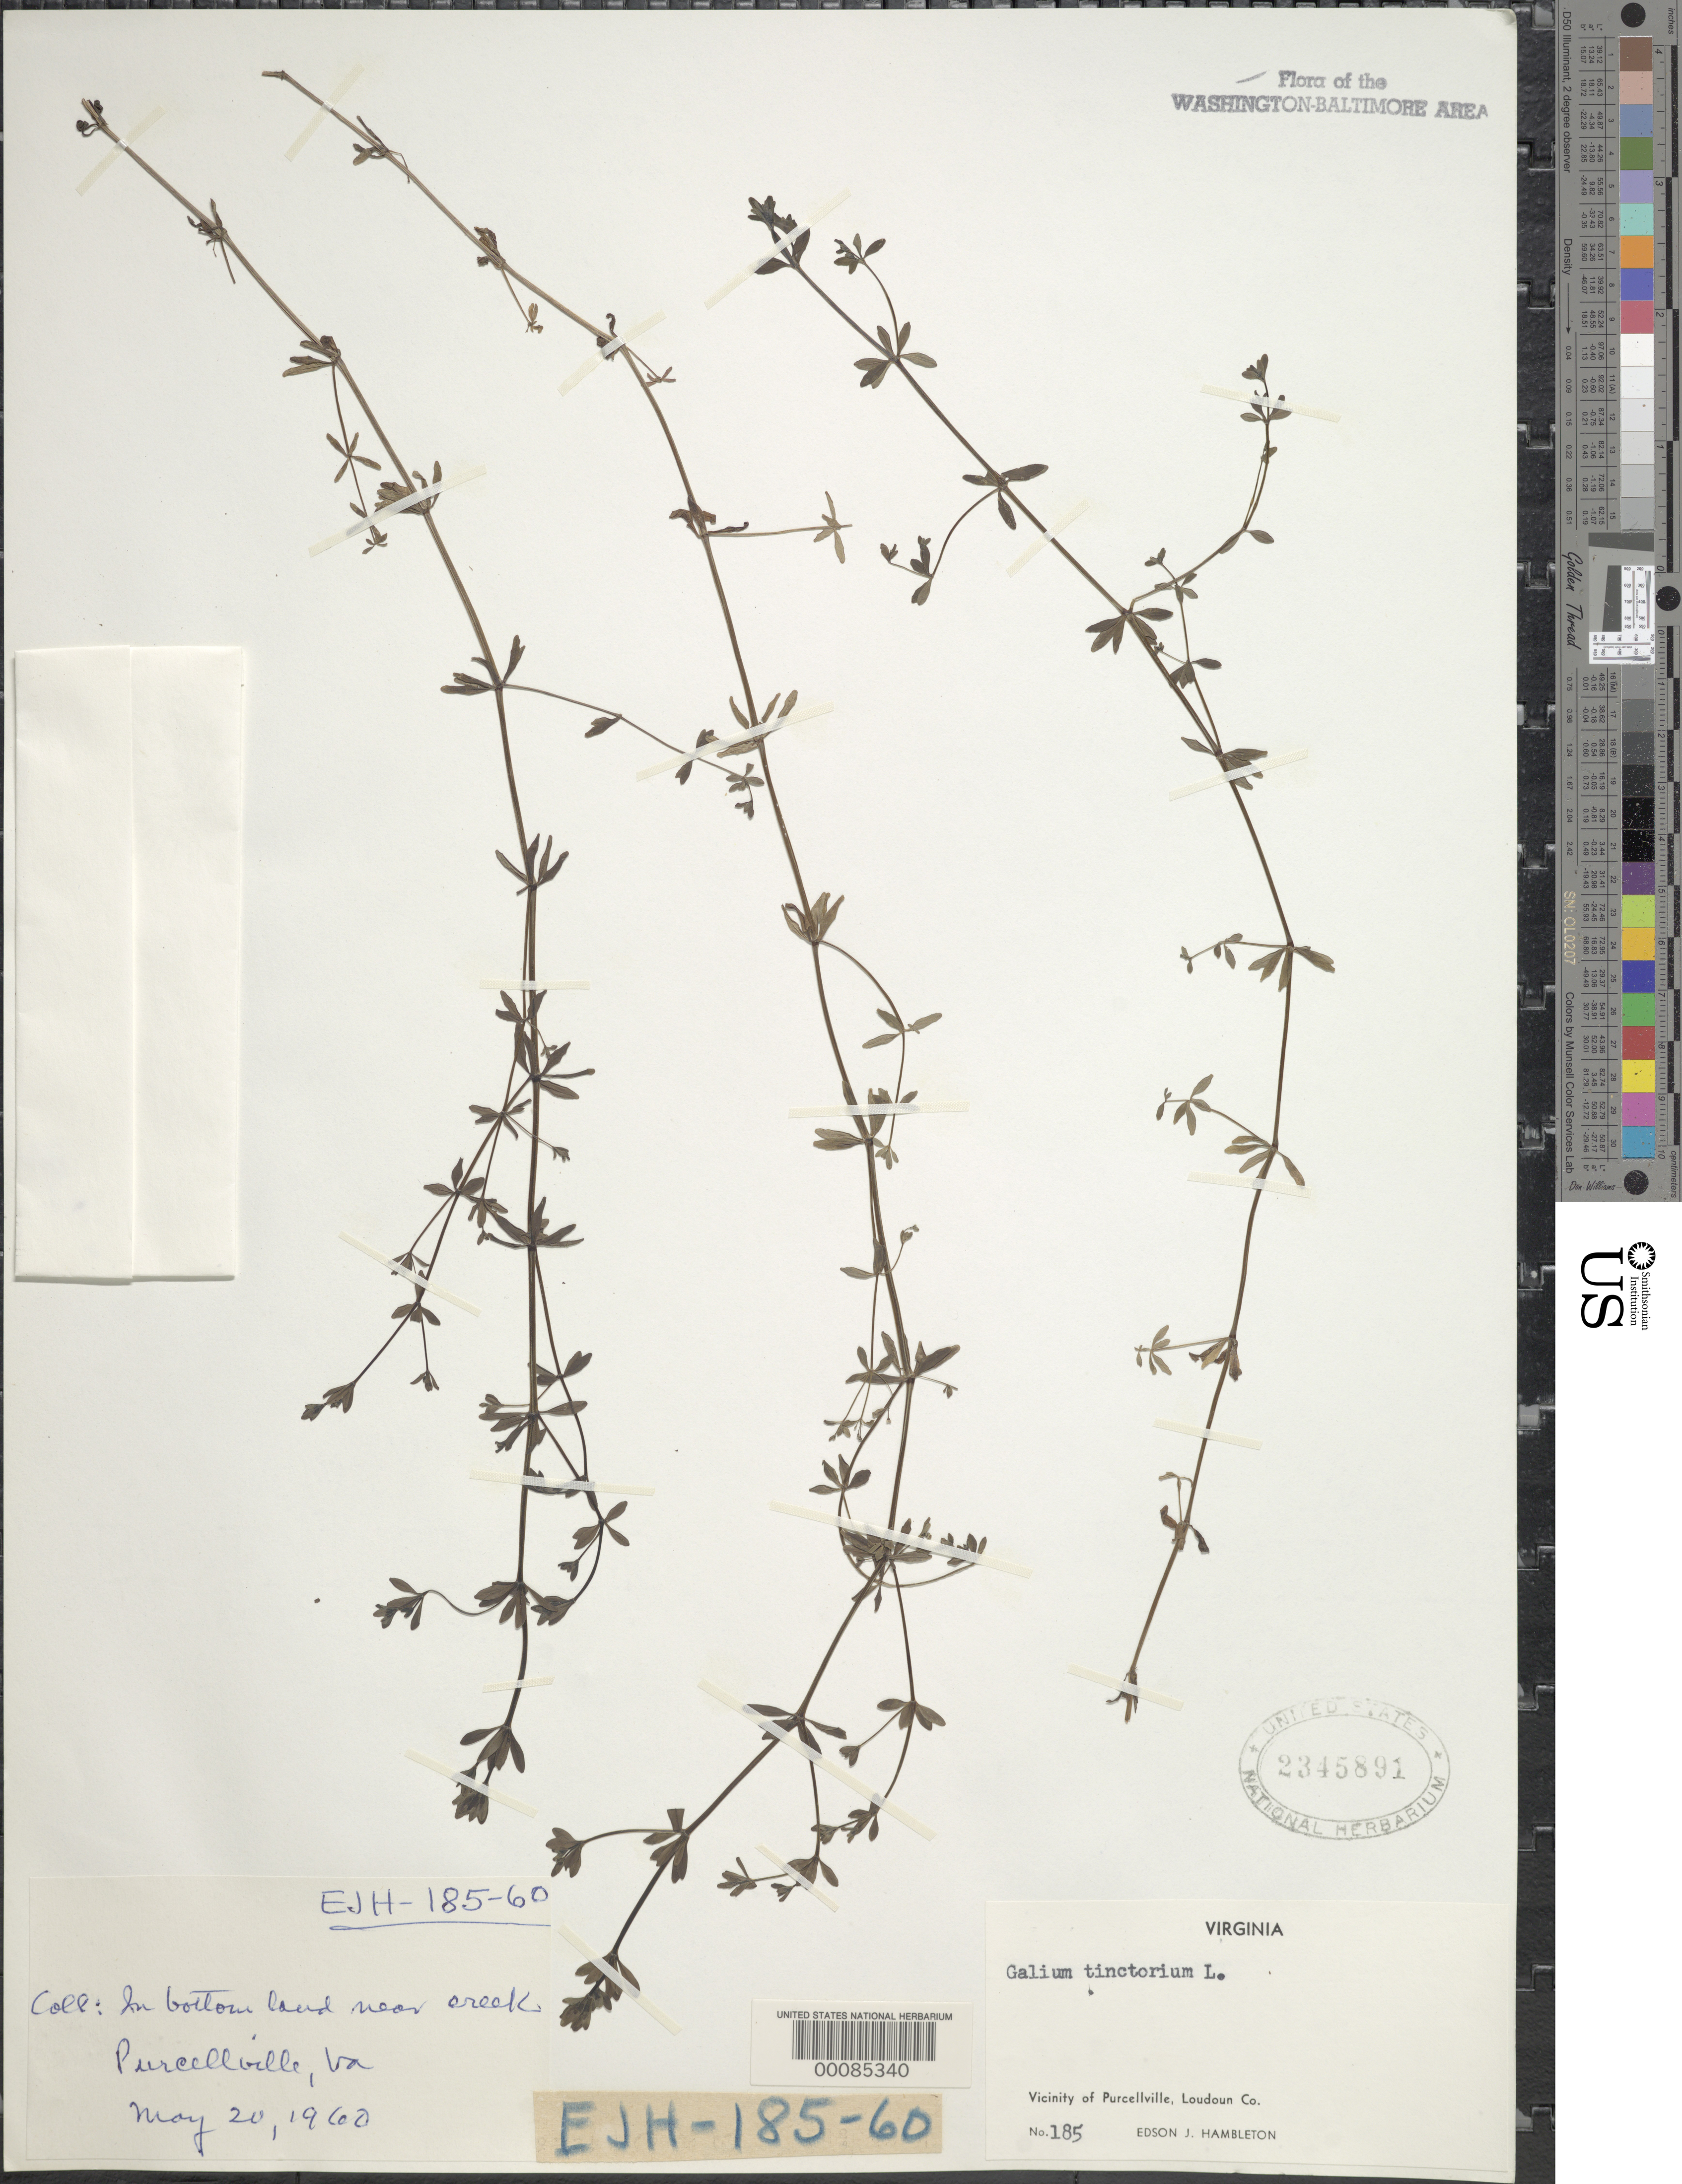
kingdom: Plantae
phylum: Tracheophyta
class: Magnoliopsida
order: Gentianales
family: Rubiaceae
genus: Galium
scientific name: Galium tinctorium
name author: (L.) Scop.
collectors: E. Hambleton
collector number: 185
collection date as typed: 20 May 1960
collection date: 1960-05-20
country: United States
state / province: Virginia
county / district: Loudoun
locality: Purcellville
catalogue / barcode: US 2345891